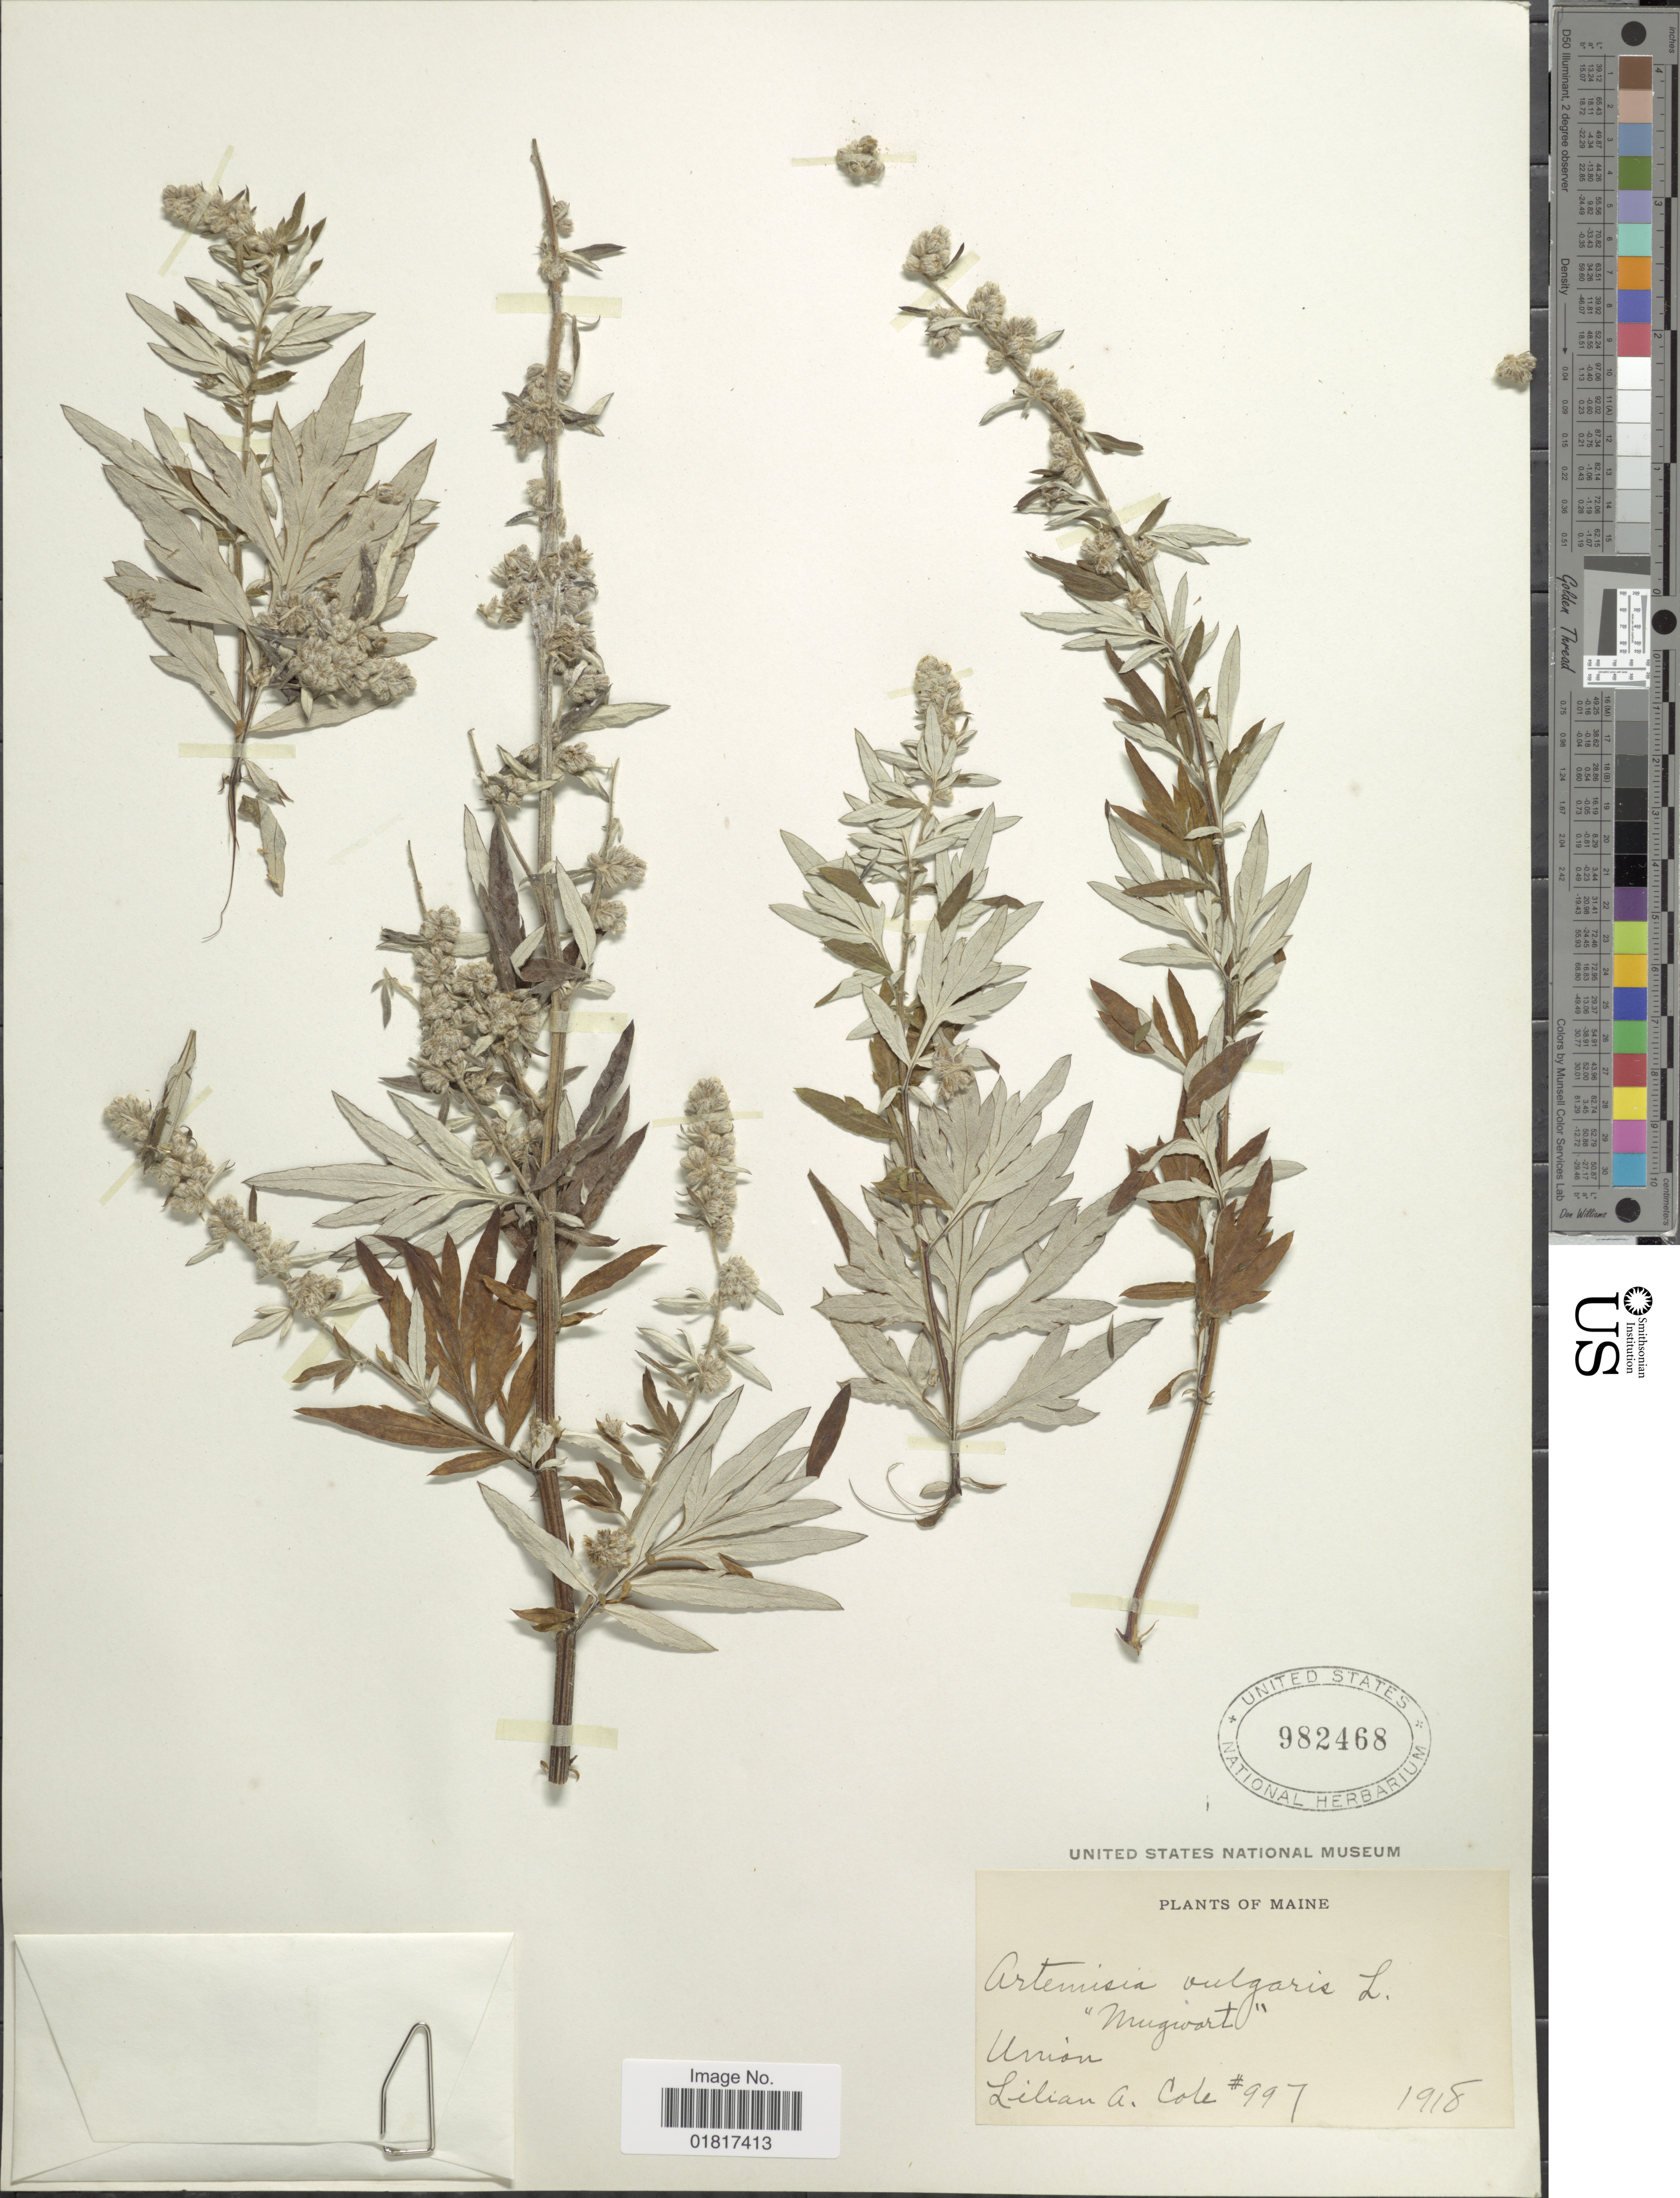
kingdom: Plantae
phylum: Tracheophyta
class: Magnoliopsida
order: Asterales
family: Asteraceae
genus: Artemisia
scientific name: Artemisia vulgaris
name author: L.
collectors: L. A. Cole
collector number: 997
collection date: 1918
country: United States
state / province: Maine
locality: Union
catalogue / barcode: US 982468